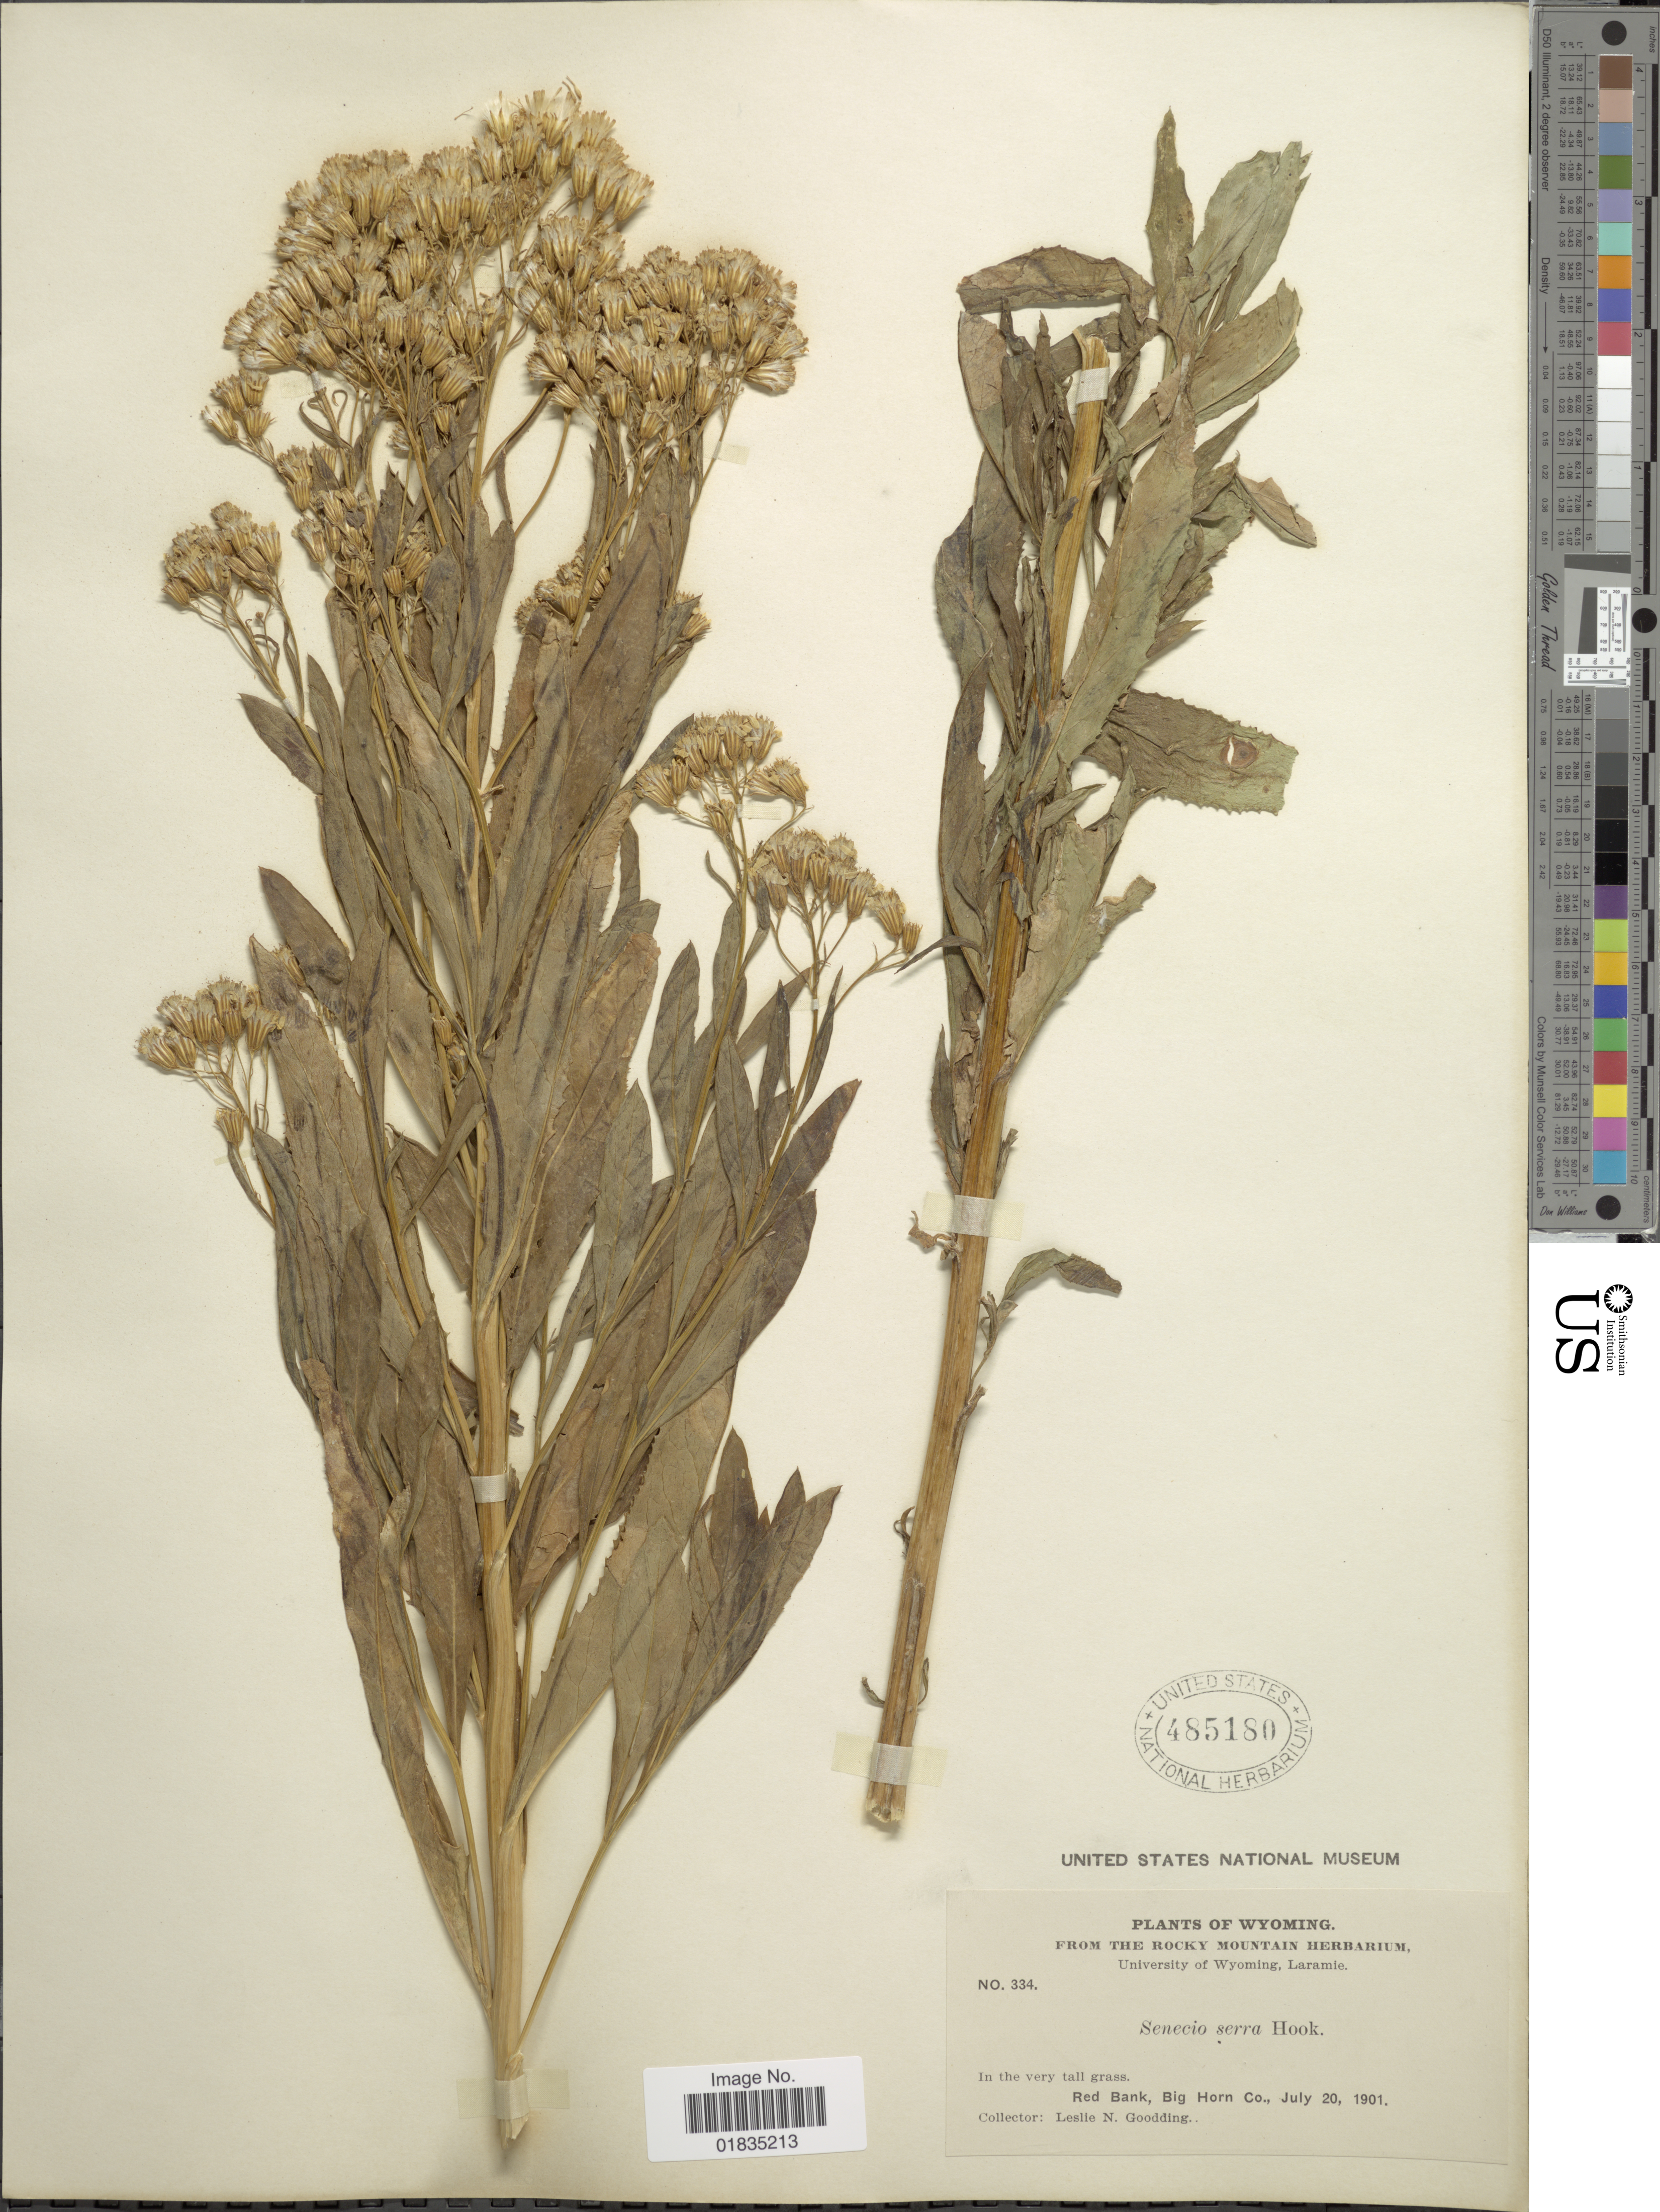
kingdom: Plantae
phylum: Tracheophyta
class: Magnoliopsida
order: Asterales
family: Asteraceae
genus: Senecio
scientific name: Senecio serra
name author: Hook.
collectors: L. N. Goodding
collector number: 334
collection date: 1901-07-20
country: United States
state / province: Wyoming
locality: In the very tall grass, Red Bank, Big Horn Co.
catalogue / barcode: US 485180